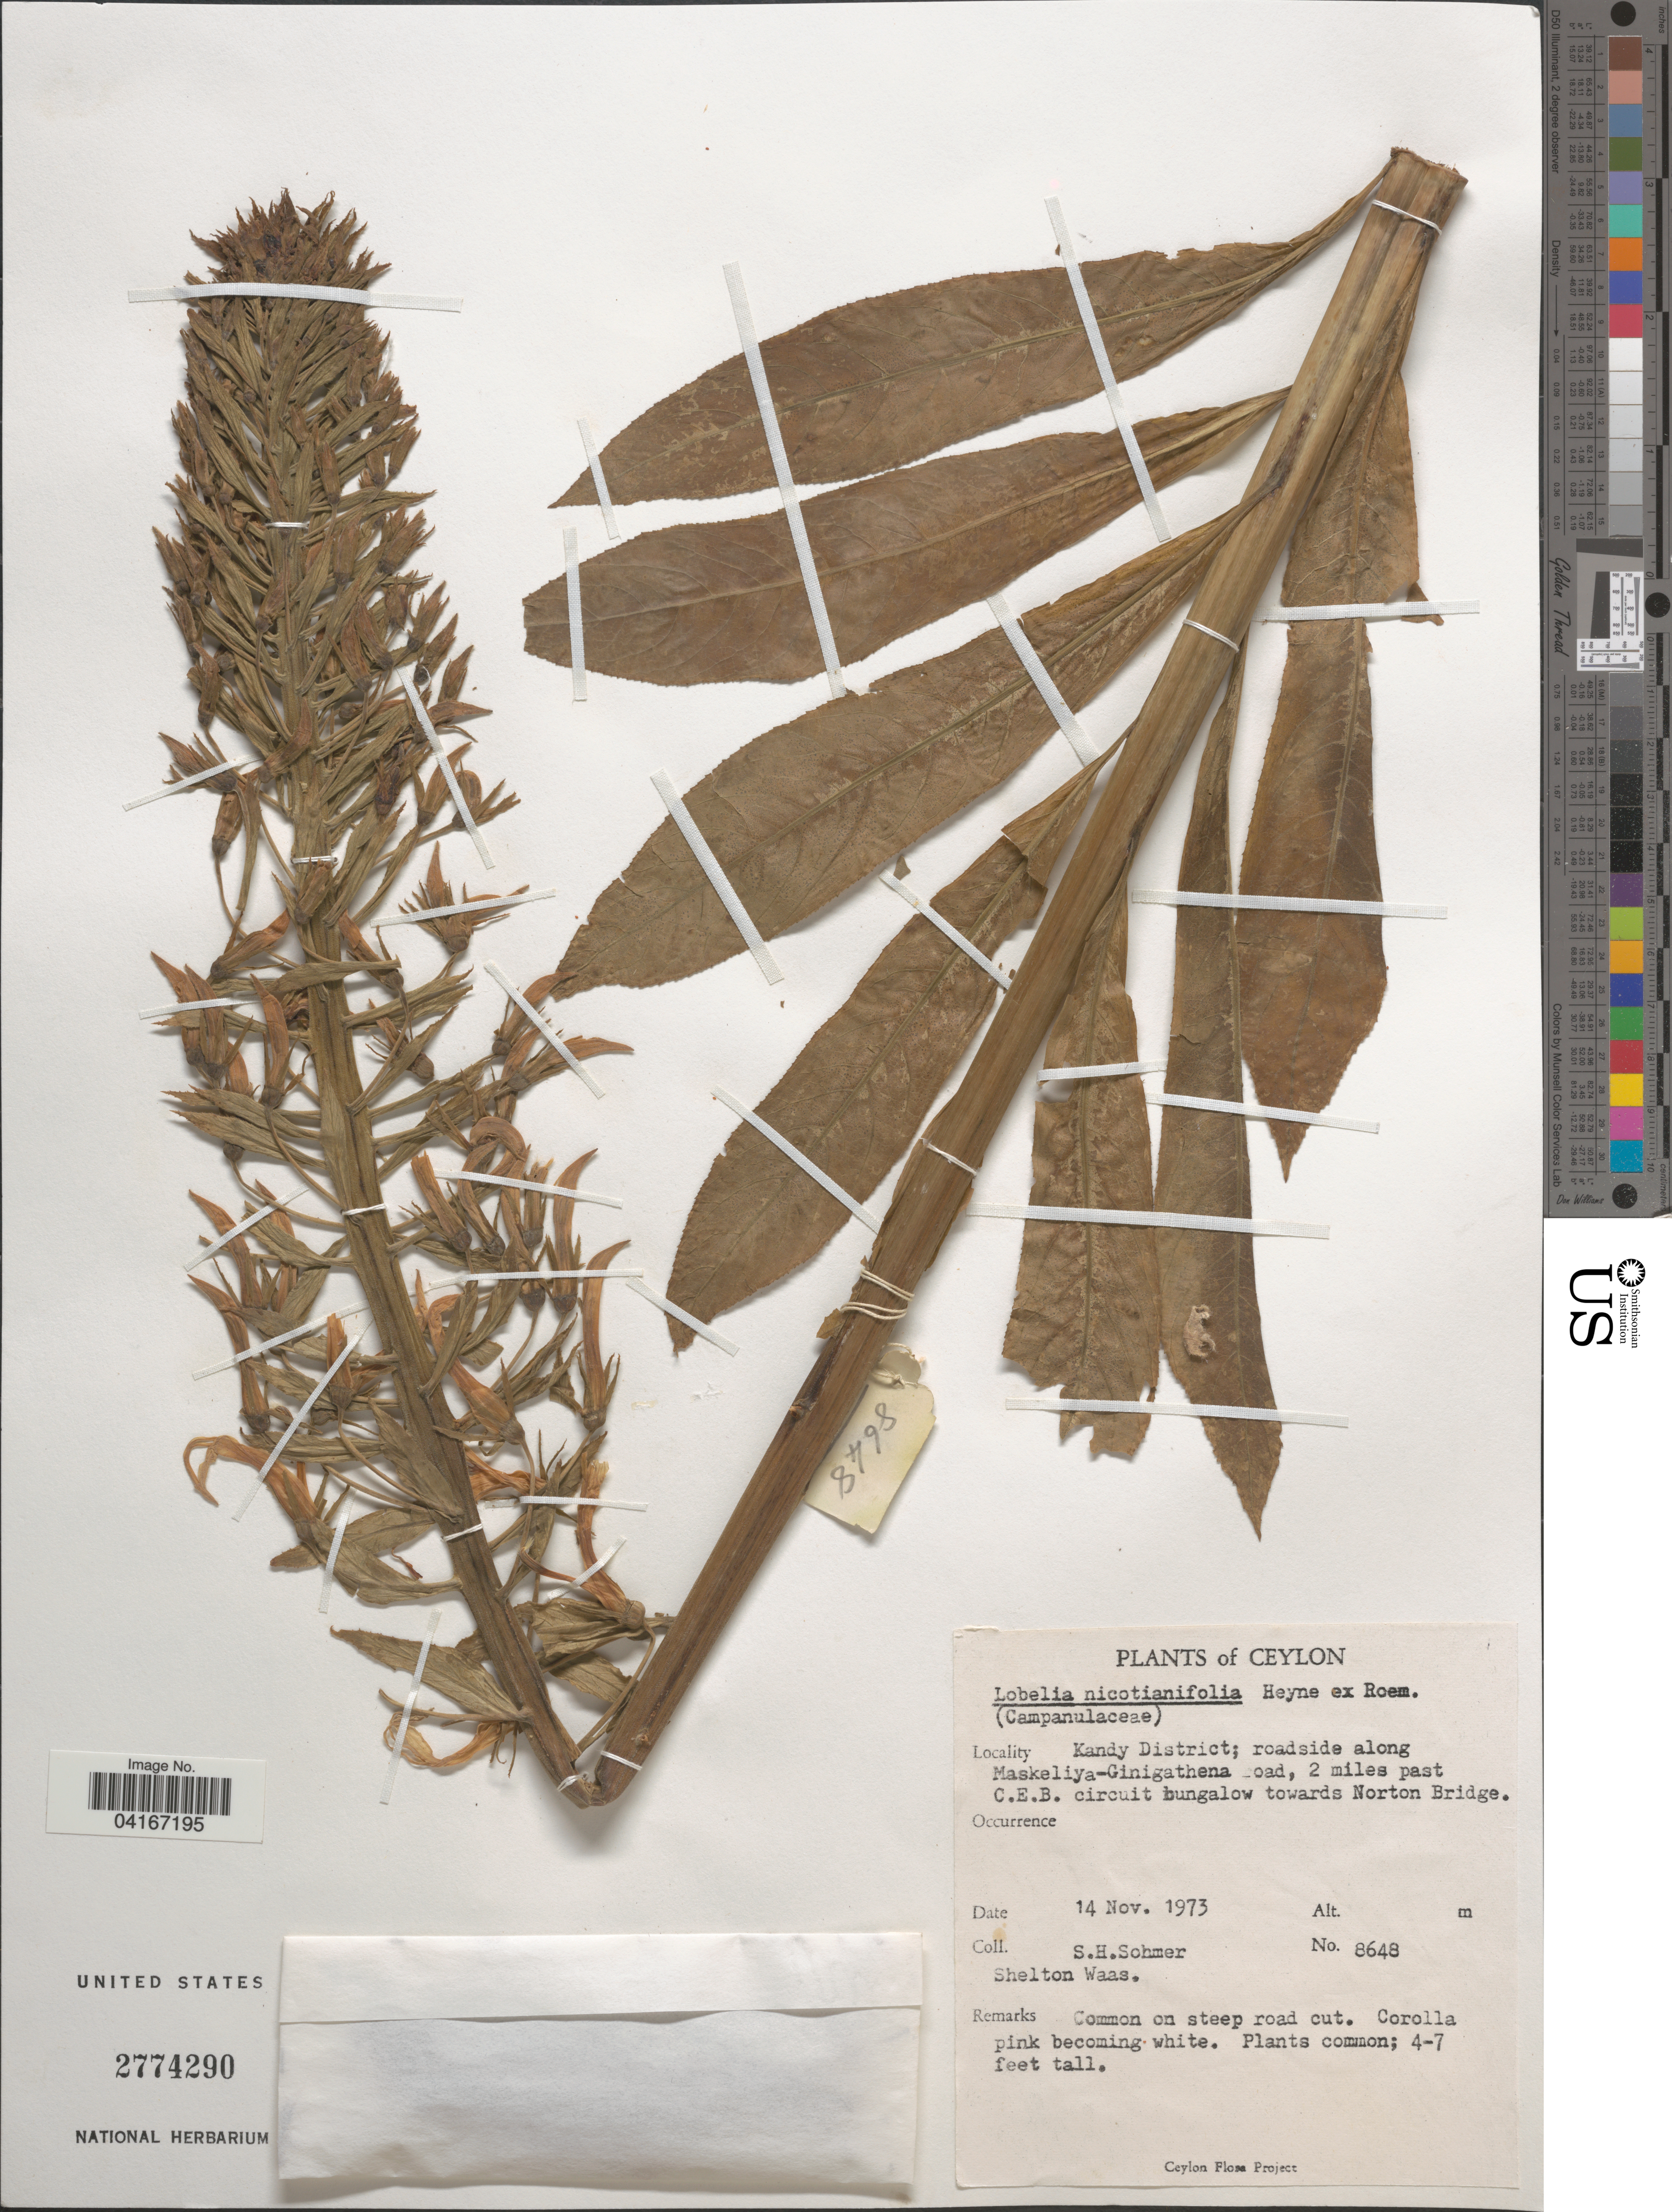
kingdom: Plantae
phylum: Tracheophyta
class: Magnoliopsida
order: Asterales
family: Campanulaceae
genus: Lobelia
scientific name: Lobelia nicotianifolia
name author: Roth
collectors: S. H. Sohmer & S. Waas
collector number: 8648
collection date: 1973-11-14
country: Sri Lanka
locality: Ceylon. Kandy District; roadside along Maskeliya-Ginigathena road, 2 miles past C.E.B. circuit bungalow towards Norton Bridge.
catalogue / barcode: US 2774290